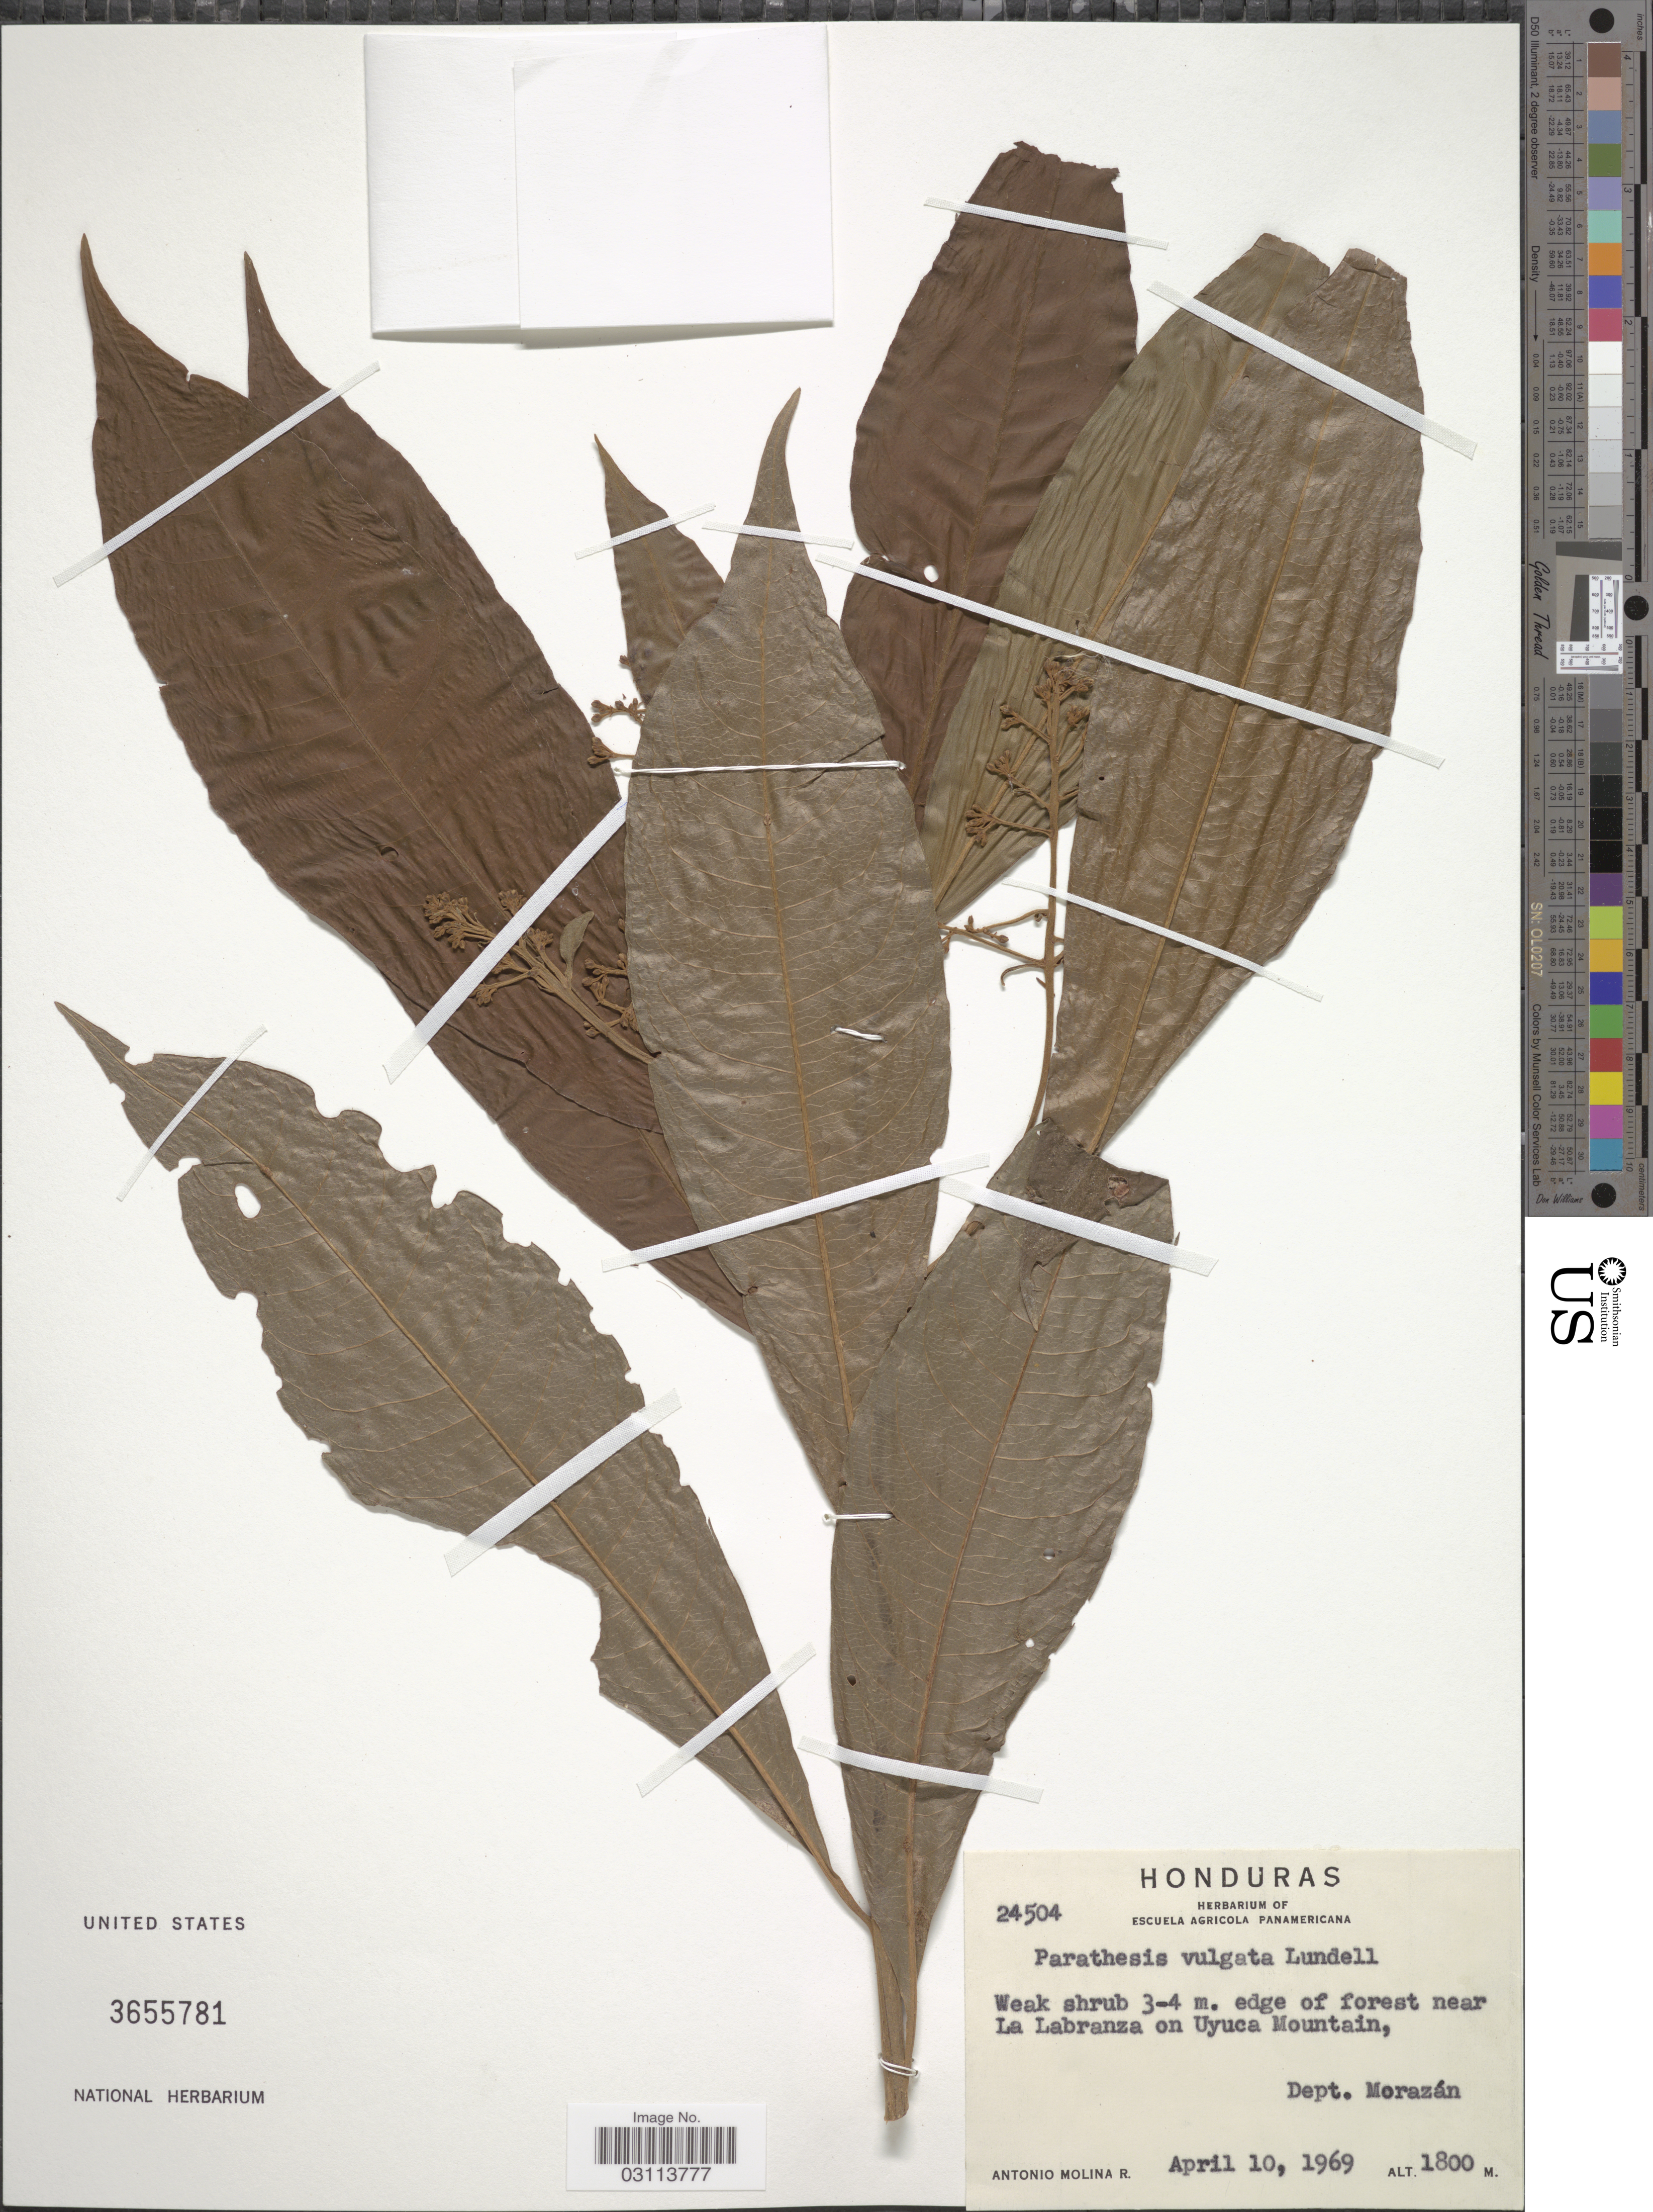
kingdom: Plantae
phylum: Tracheophyta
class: Magnoliopsida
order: Ericales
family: Primulaceae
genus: Parathesis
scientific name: Parathesis vulgata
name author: Lundell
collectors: A. Molina R.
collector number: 24504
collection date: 1969-04-10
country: Honduras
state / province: Fco. Morazán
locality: Edge of forest near La Labranza on Uyuca Mountain, Dept. Morazán.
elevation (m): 1800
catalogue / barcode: US 3655781